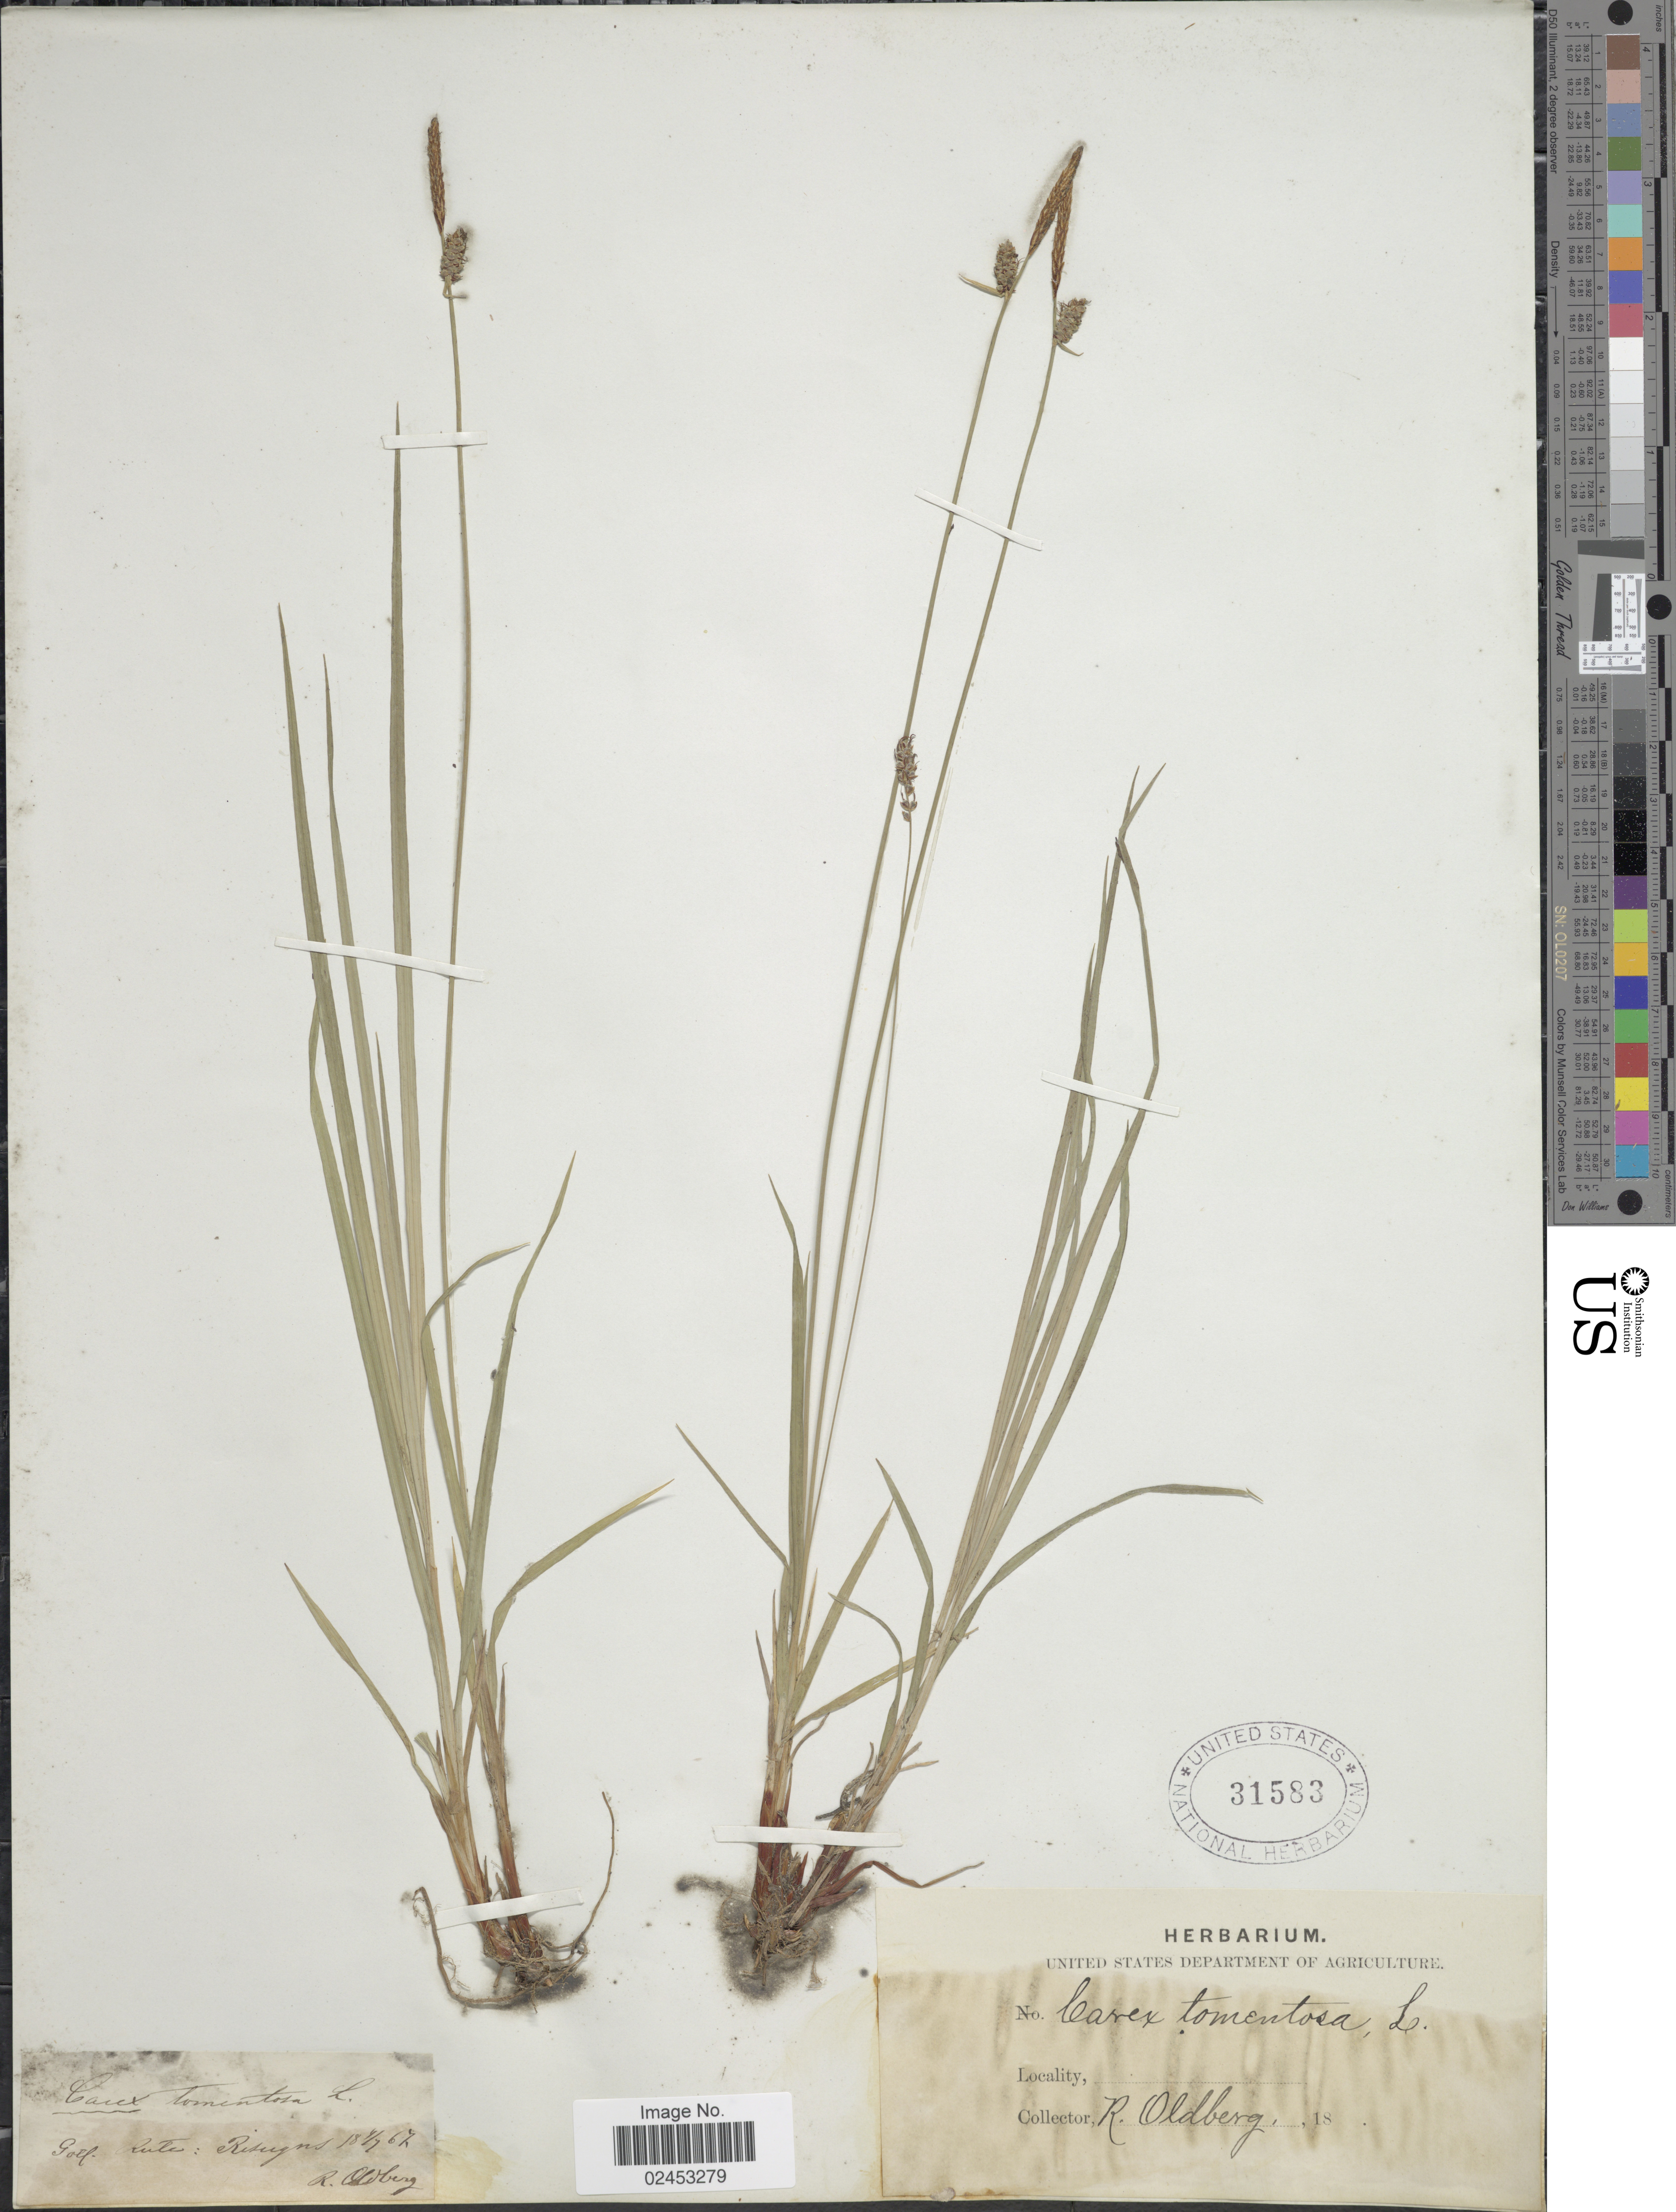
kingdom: Plantae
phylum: Tracheophyta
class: Liliopsida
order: Poales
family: Cyperaceae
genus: Carex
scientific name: Carex tomentosa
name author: L.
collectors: R. Oldberg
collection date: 1867-07-04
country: Sweden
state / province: Gotland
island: Gotland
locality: Gotl. Rute: Risugns.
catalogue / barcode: US 31583